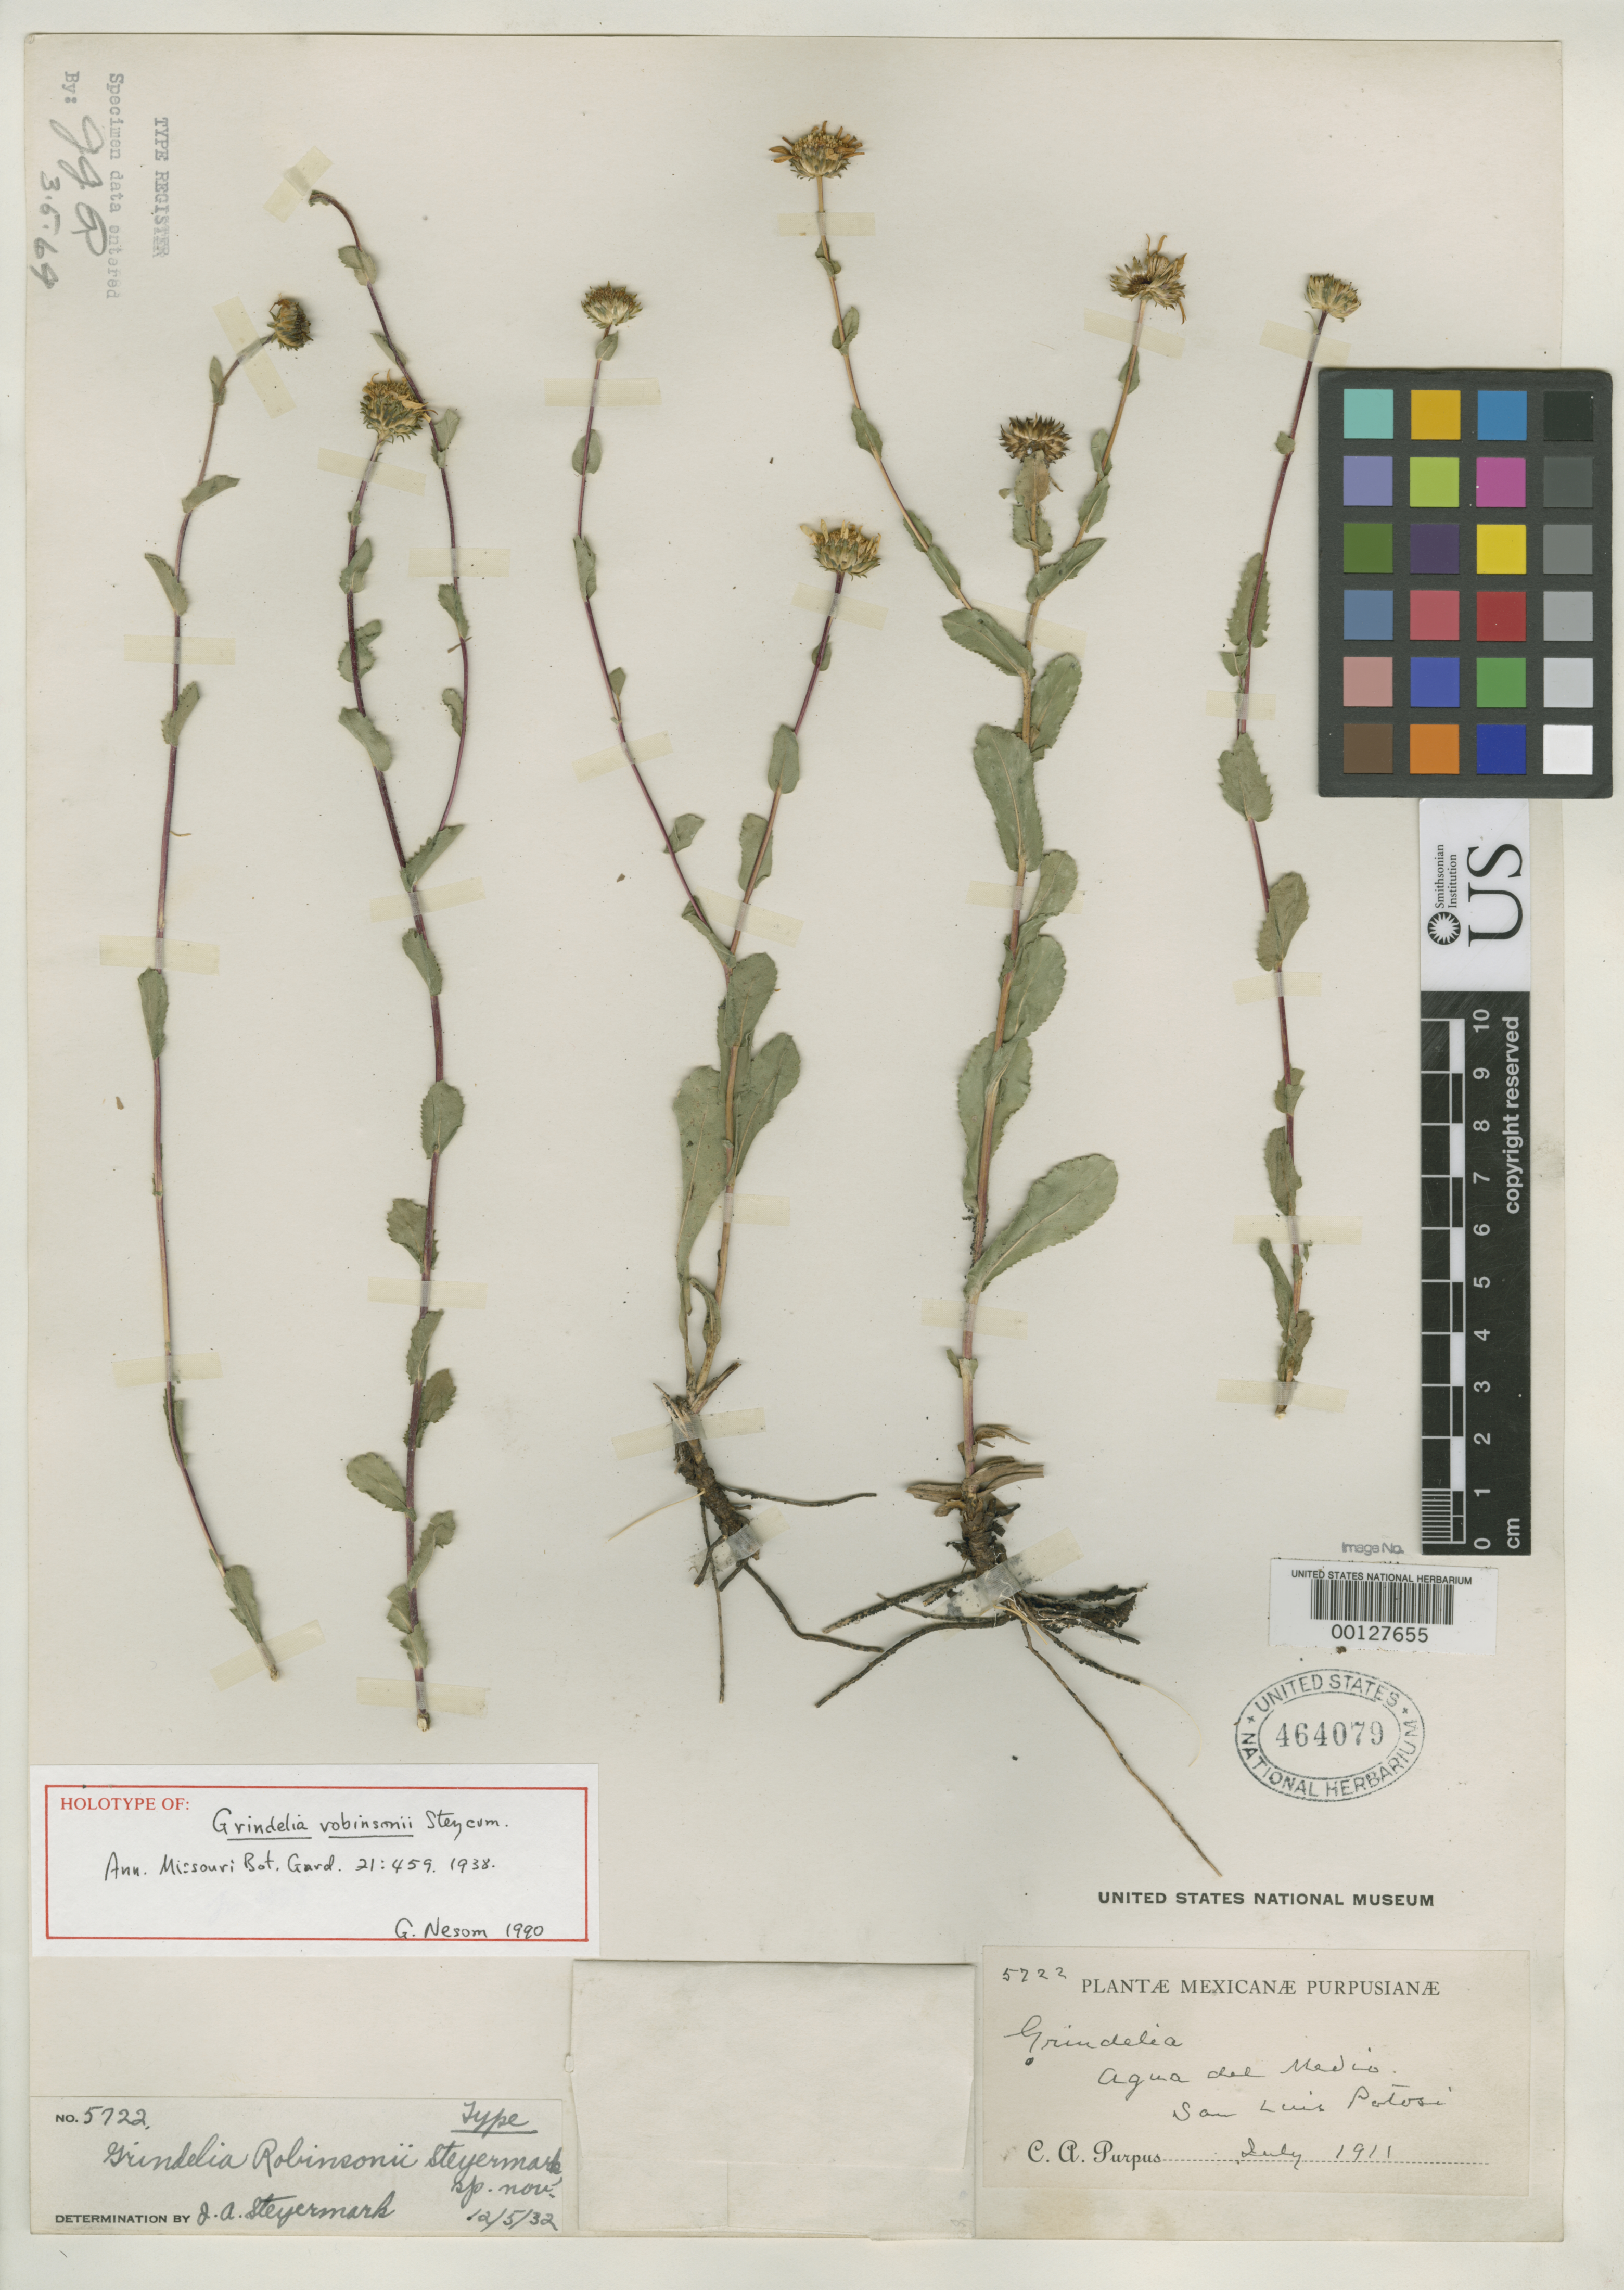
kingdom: Plantae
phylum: Tracheophyta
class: Magnoliopsida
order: Asterales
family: Asteraceae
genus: Grindelia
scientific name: Grindelia robinsonii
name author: Steyerm.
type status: Holotype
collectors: C. A. Purpus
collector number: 5722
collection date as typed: Jul 1911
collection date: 1911-07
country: Mexico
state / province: San Luis Potosi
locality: San Luis Potosi.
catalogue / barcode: US 464079